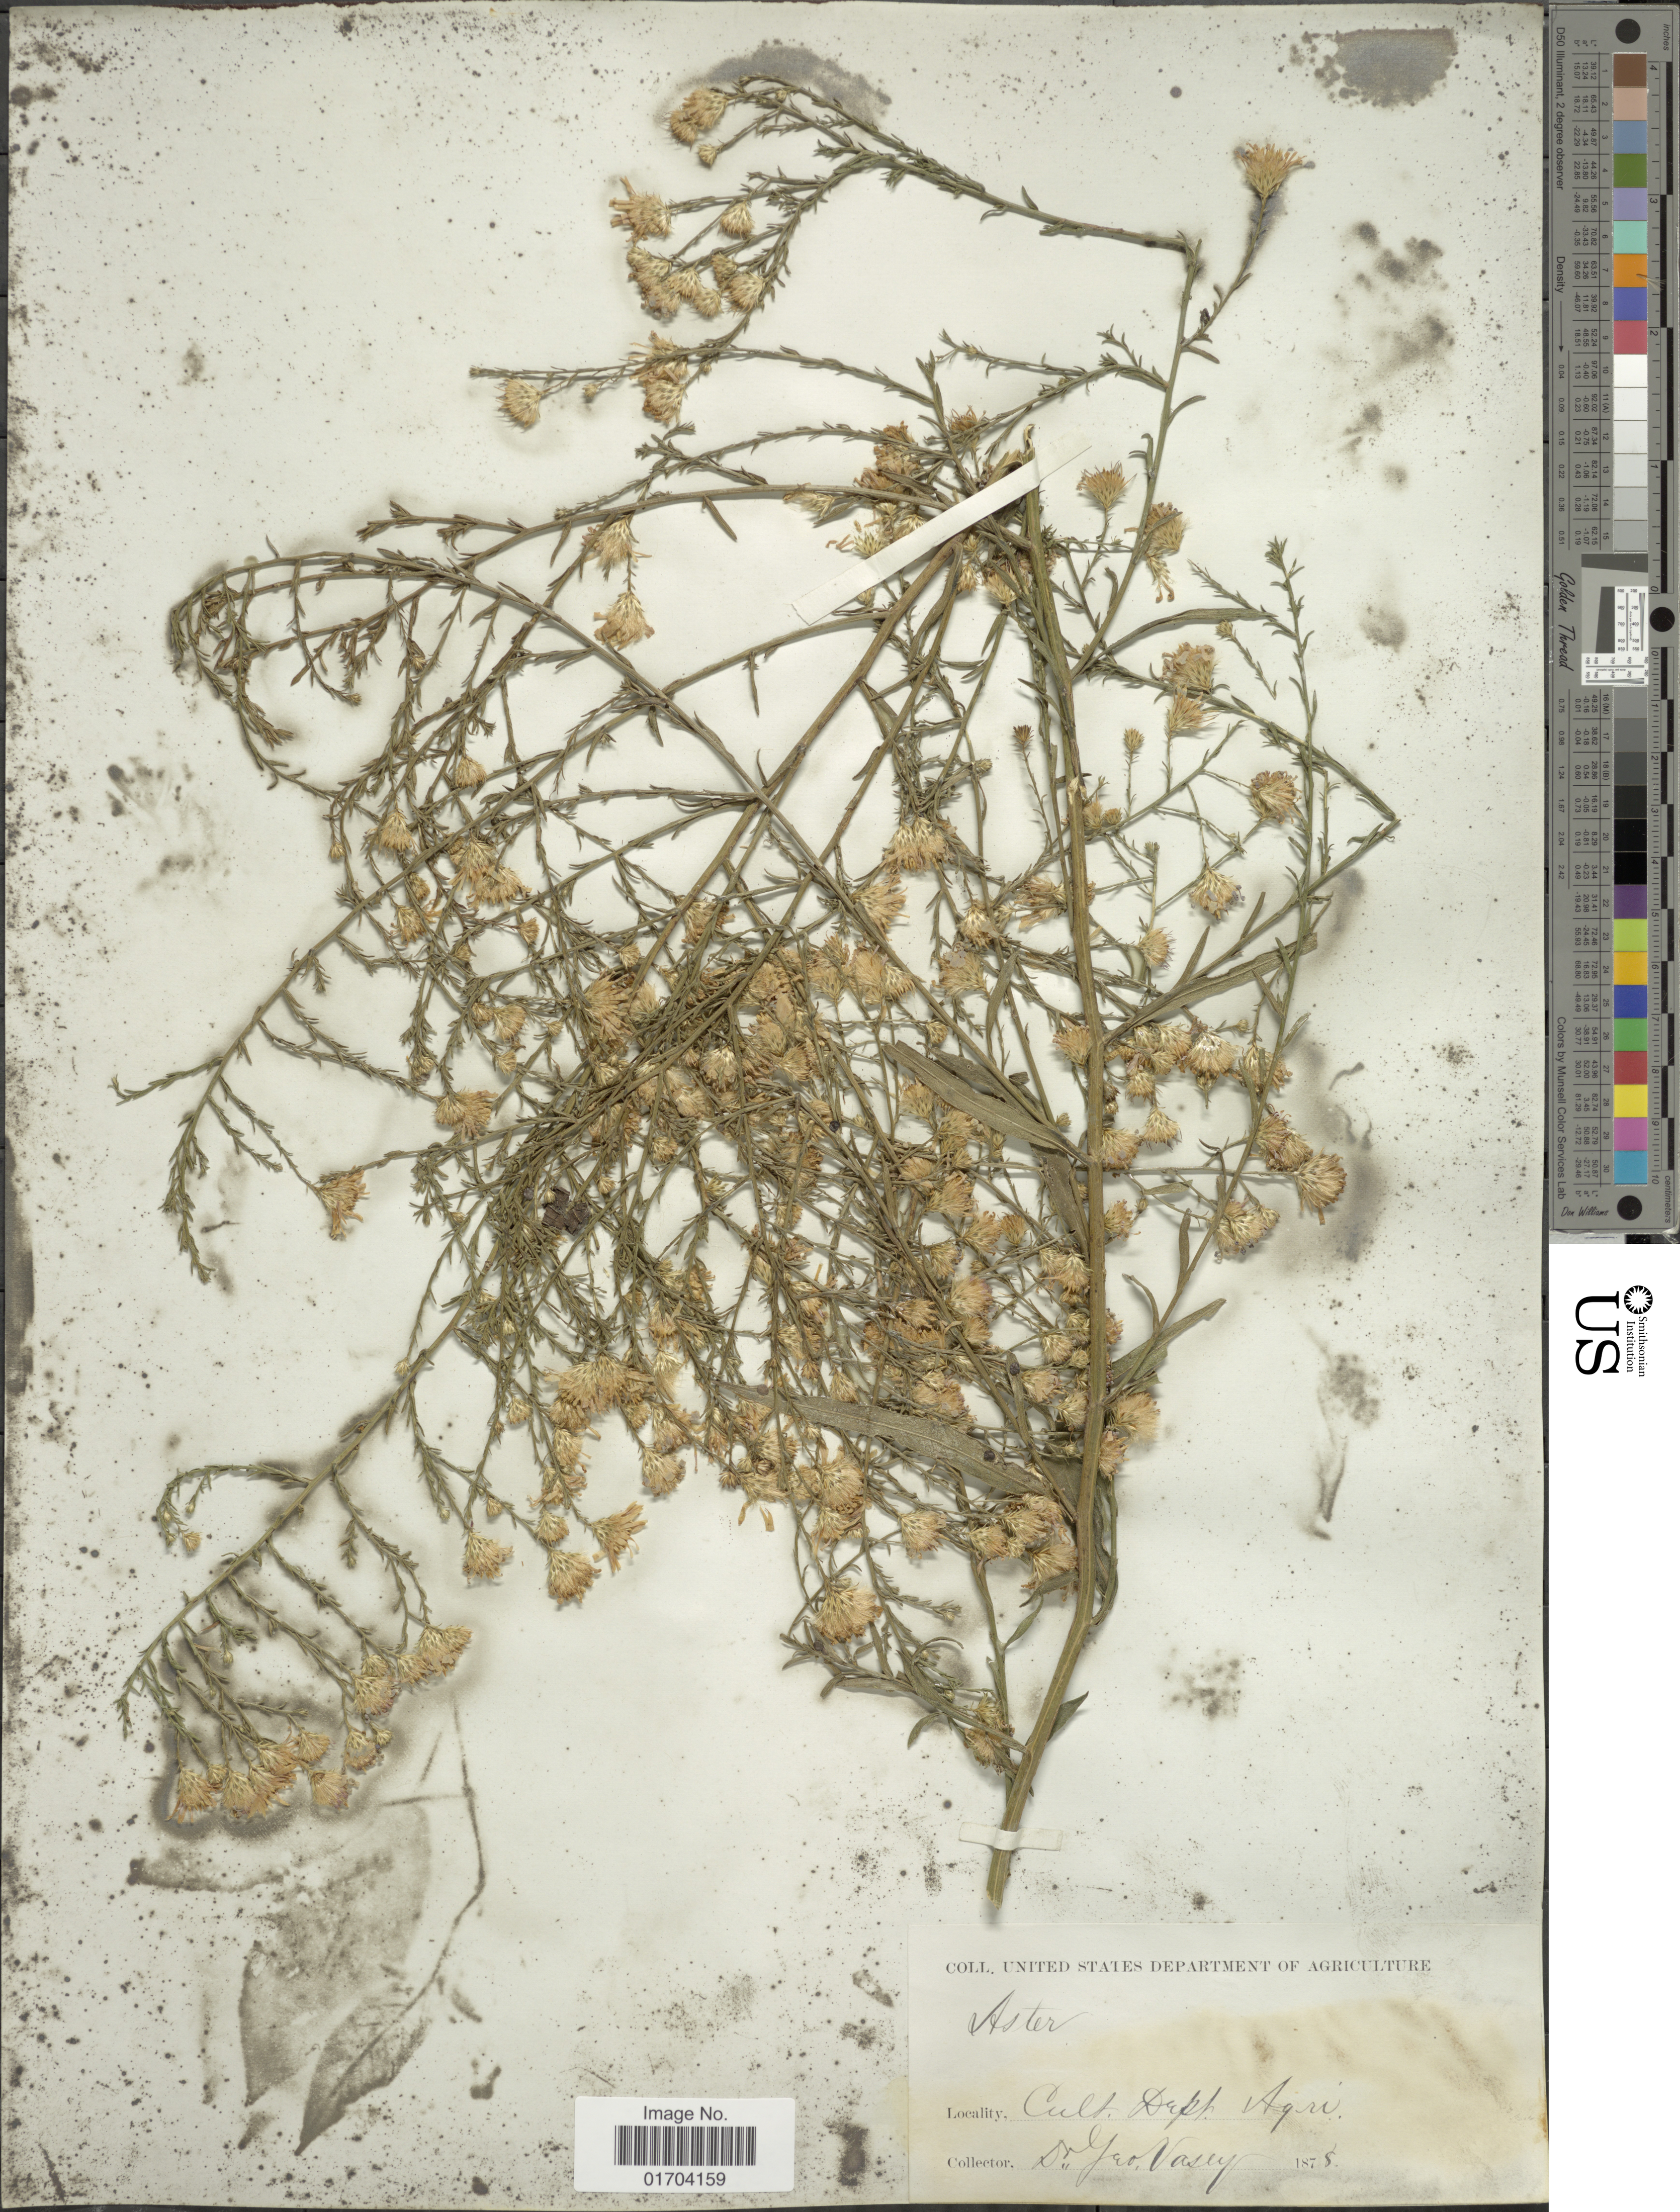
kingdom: Plantae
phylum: Tracheophyta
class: Magnoliopsida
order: Asterales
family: Asteraceae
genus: Symphyotrichum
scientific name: Symphyotrichum sp.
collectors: G. Vasey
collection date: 1878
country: United States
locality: Dept. Agri.